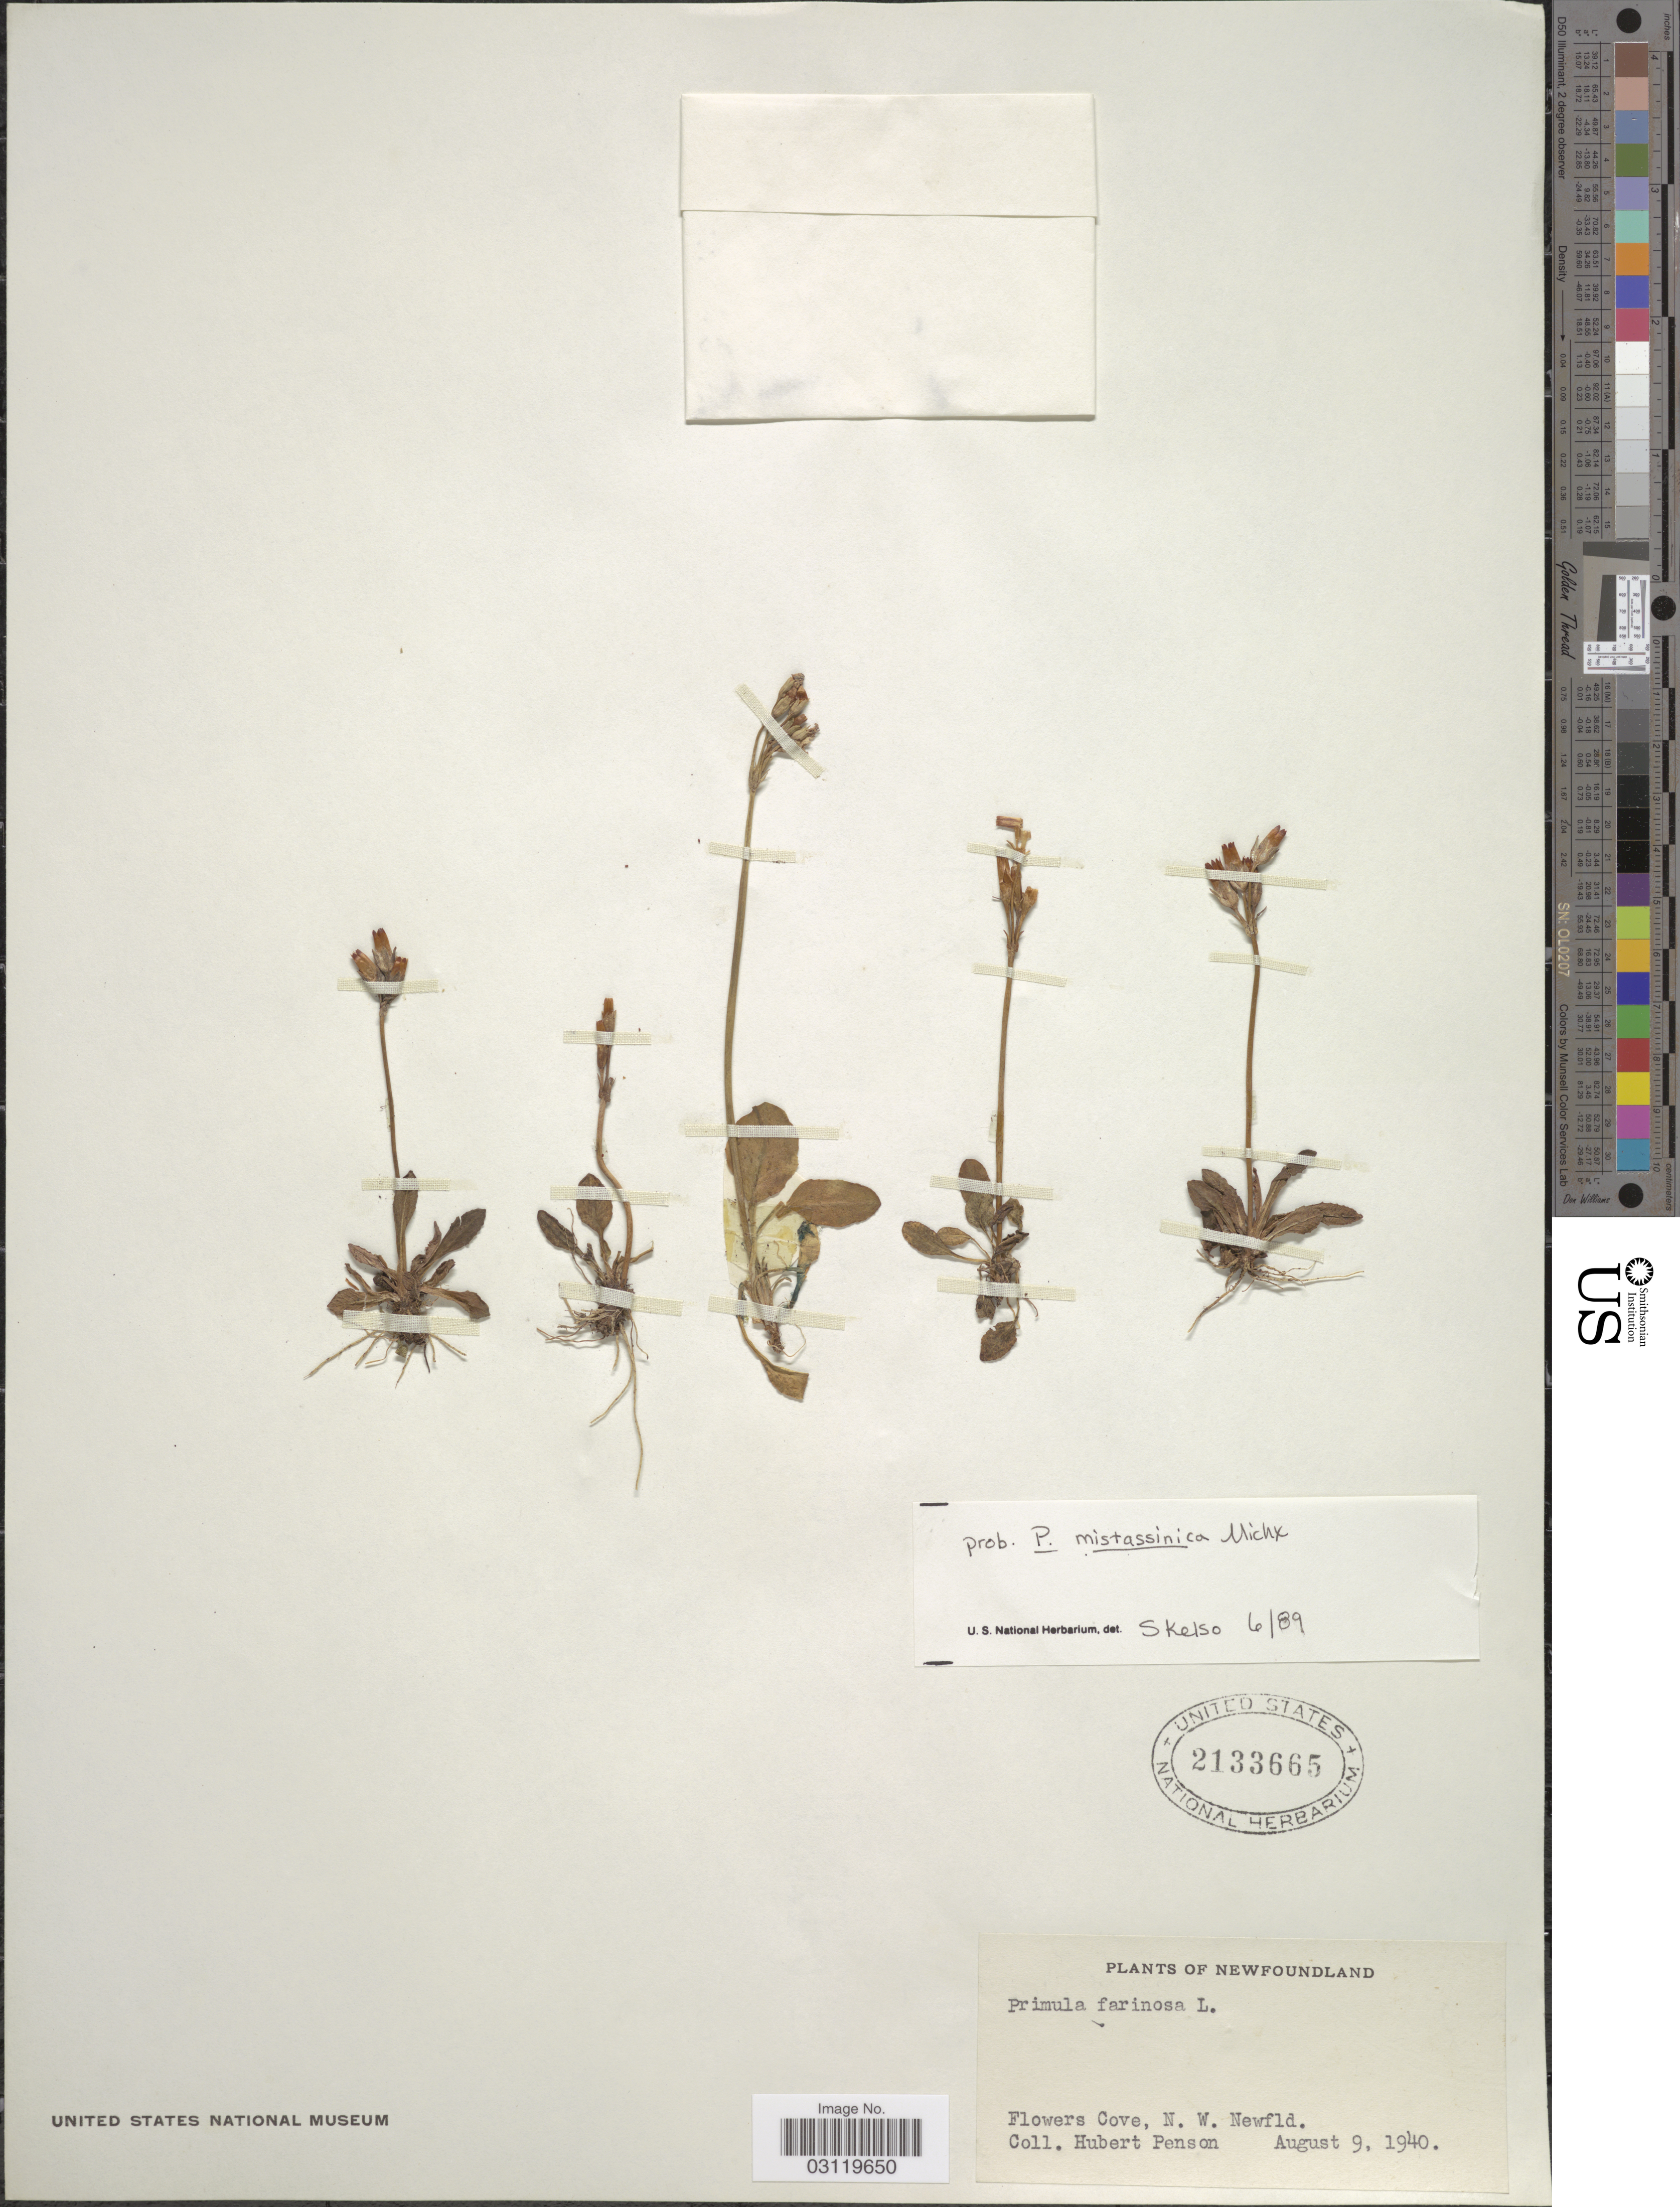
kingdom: Plantae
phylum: Tracheophyta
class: Magnoliopsida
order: Ericales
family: Primulaceae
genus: Primula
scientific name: Primula mistassinica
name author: Michx.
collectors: H. Penson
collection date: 1940-08-09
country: Canada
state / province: Newfoundland and Labrador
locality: Flowers Cove, N.W. Newfld.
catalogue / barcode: US 2133665